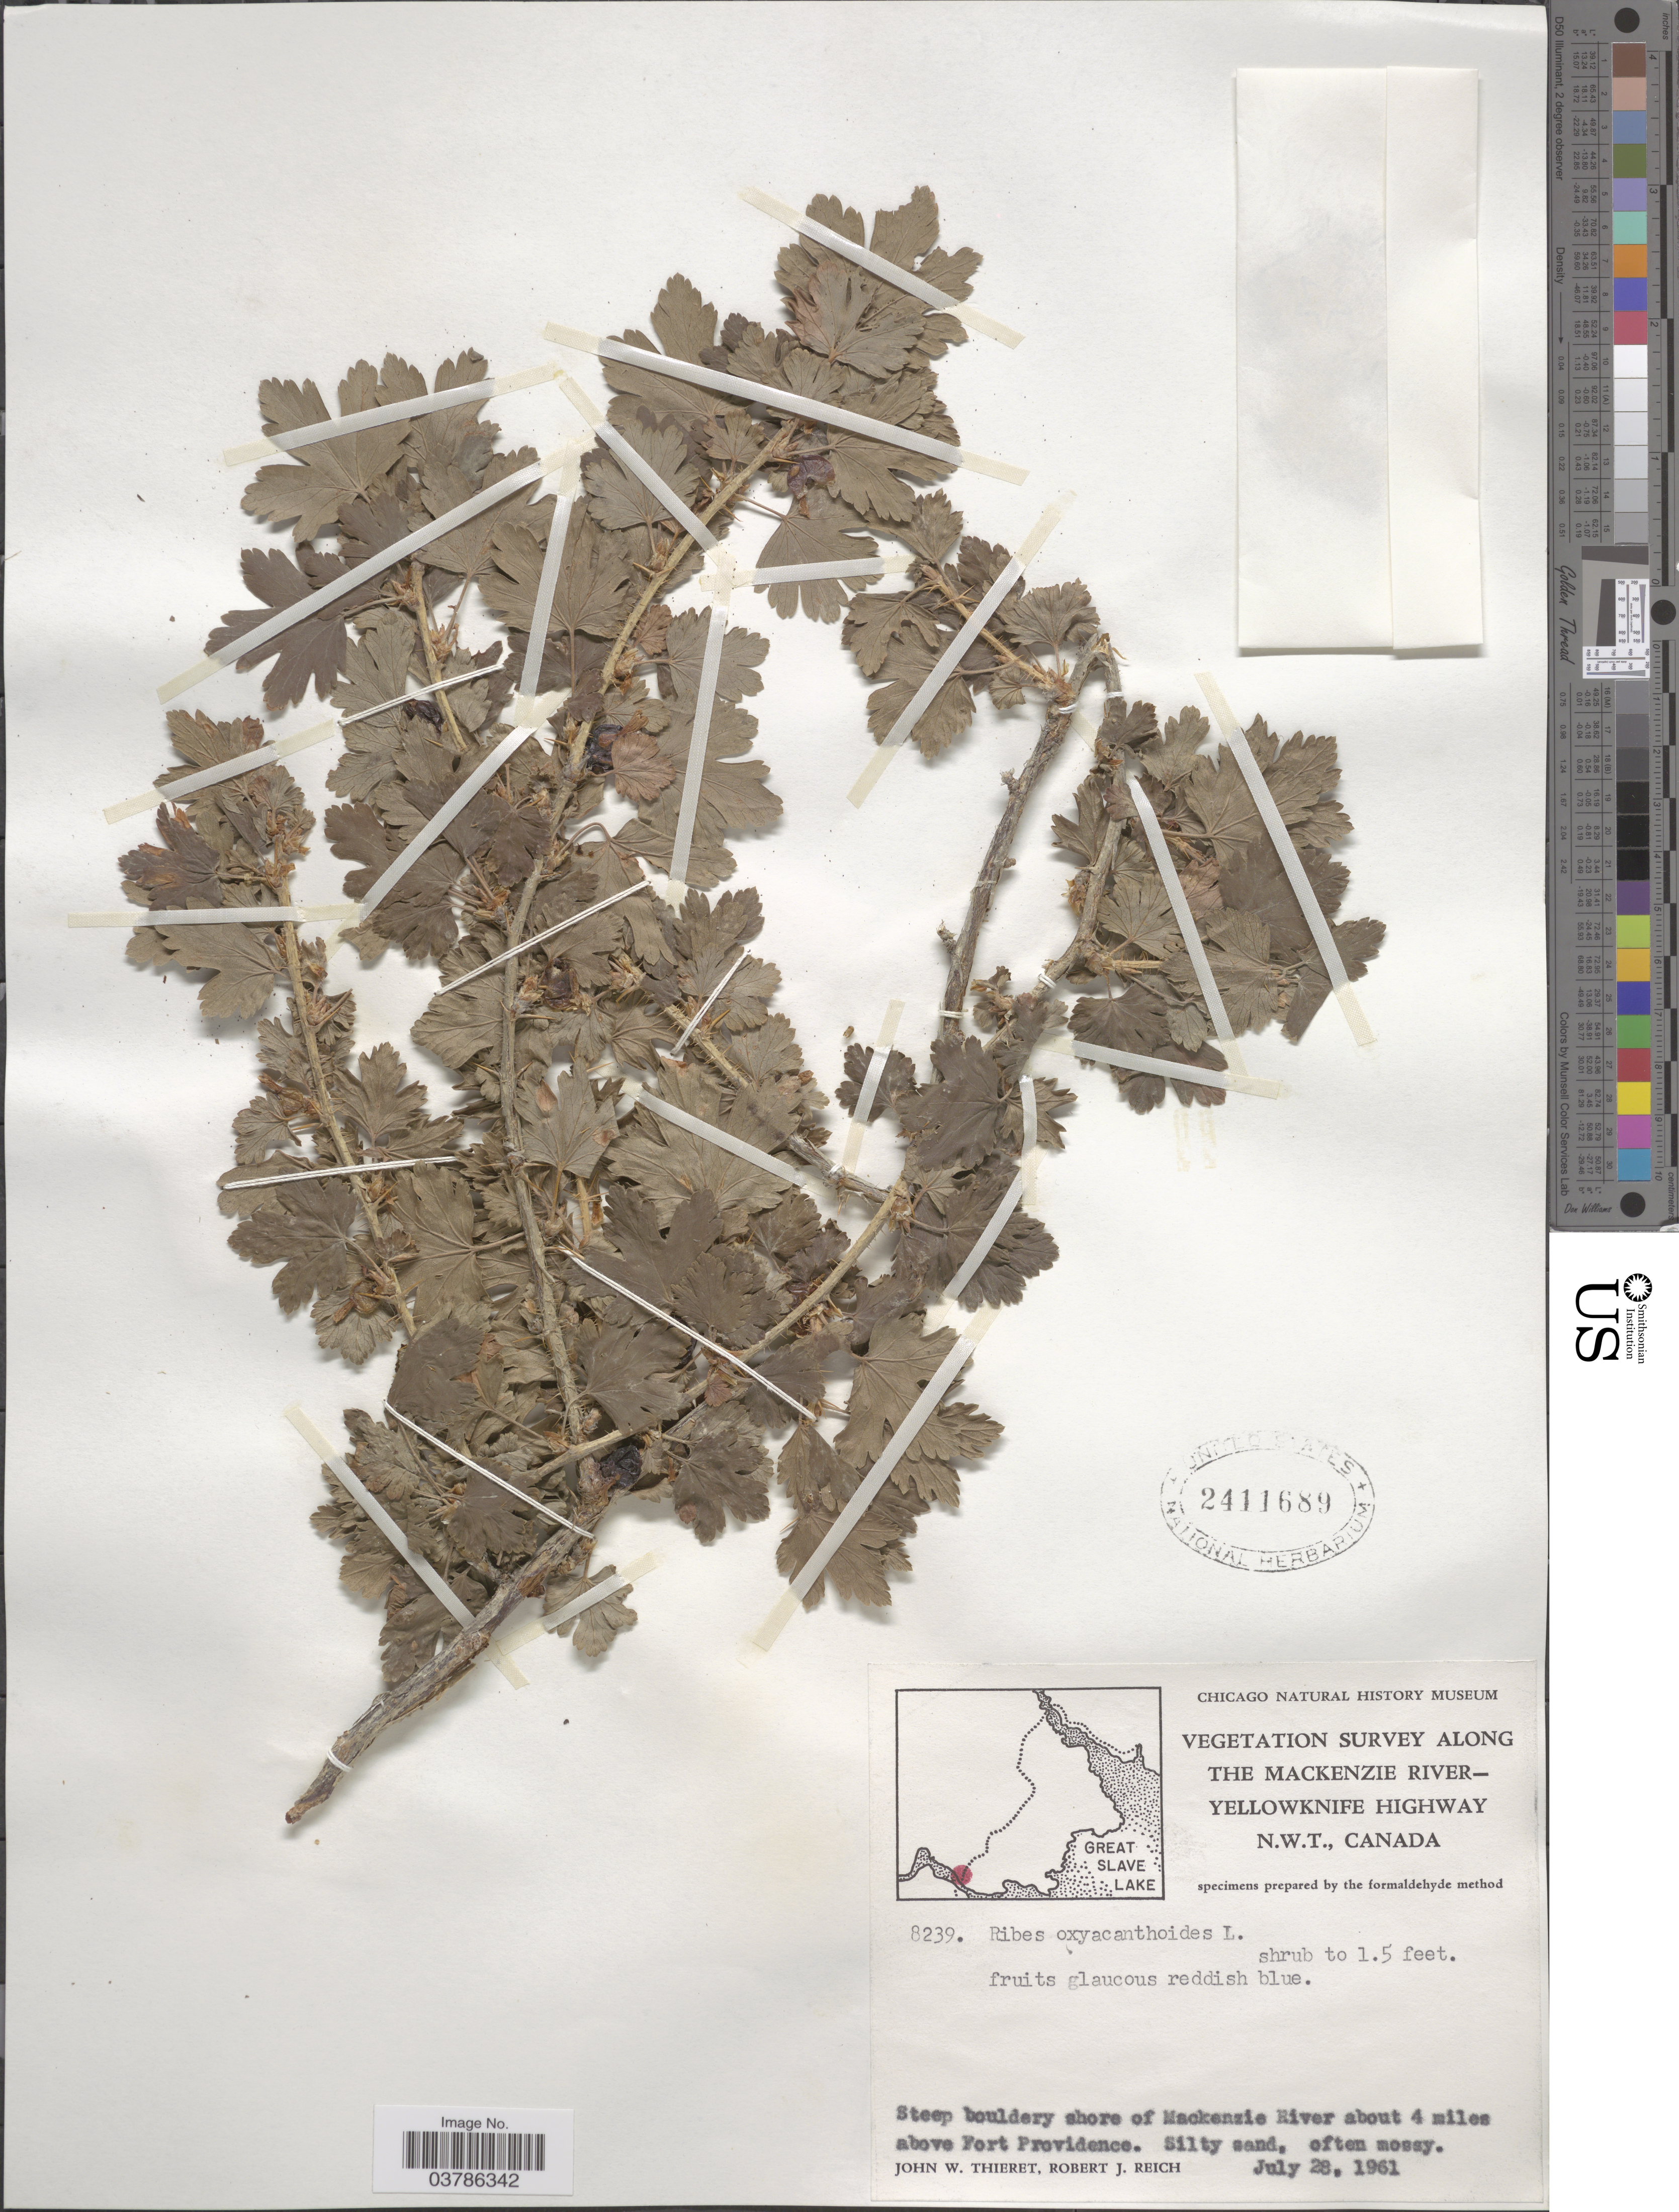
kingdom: Plantae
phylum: Tracheophyta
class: Magnoliopsida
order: Saxifragales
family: Grossulariaceae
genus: Ribes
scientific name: Ribes oxyacanthoides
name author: L.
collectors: J. W. Thieret & R. Reich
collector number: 8239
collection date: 1961-07-28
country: Canada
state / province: Northwest Territories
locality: Along the Mackenzie River - Yellowknife Highway. Steep bouldery shore of Mackenzie River about 4 miles above Fort Providence.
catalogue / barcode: US 2411689